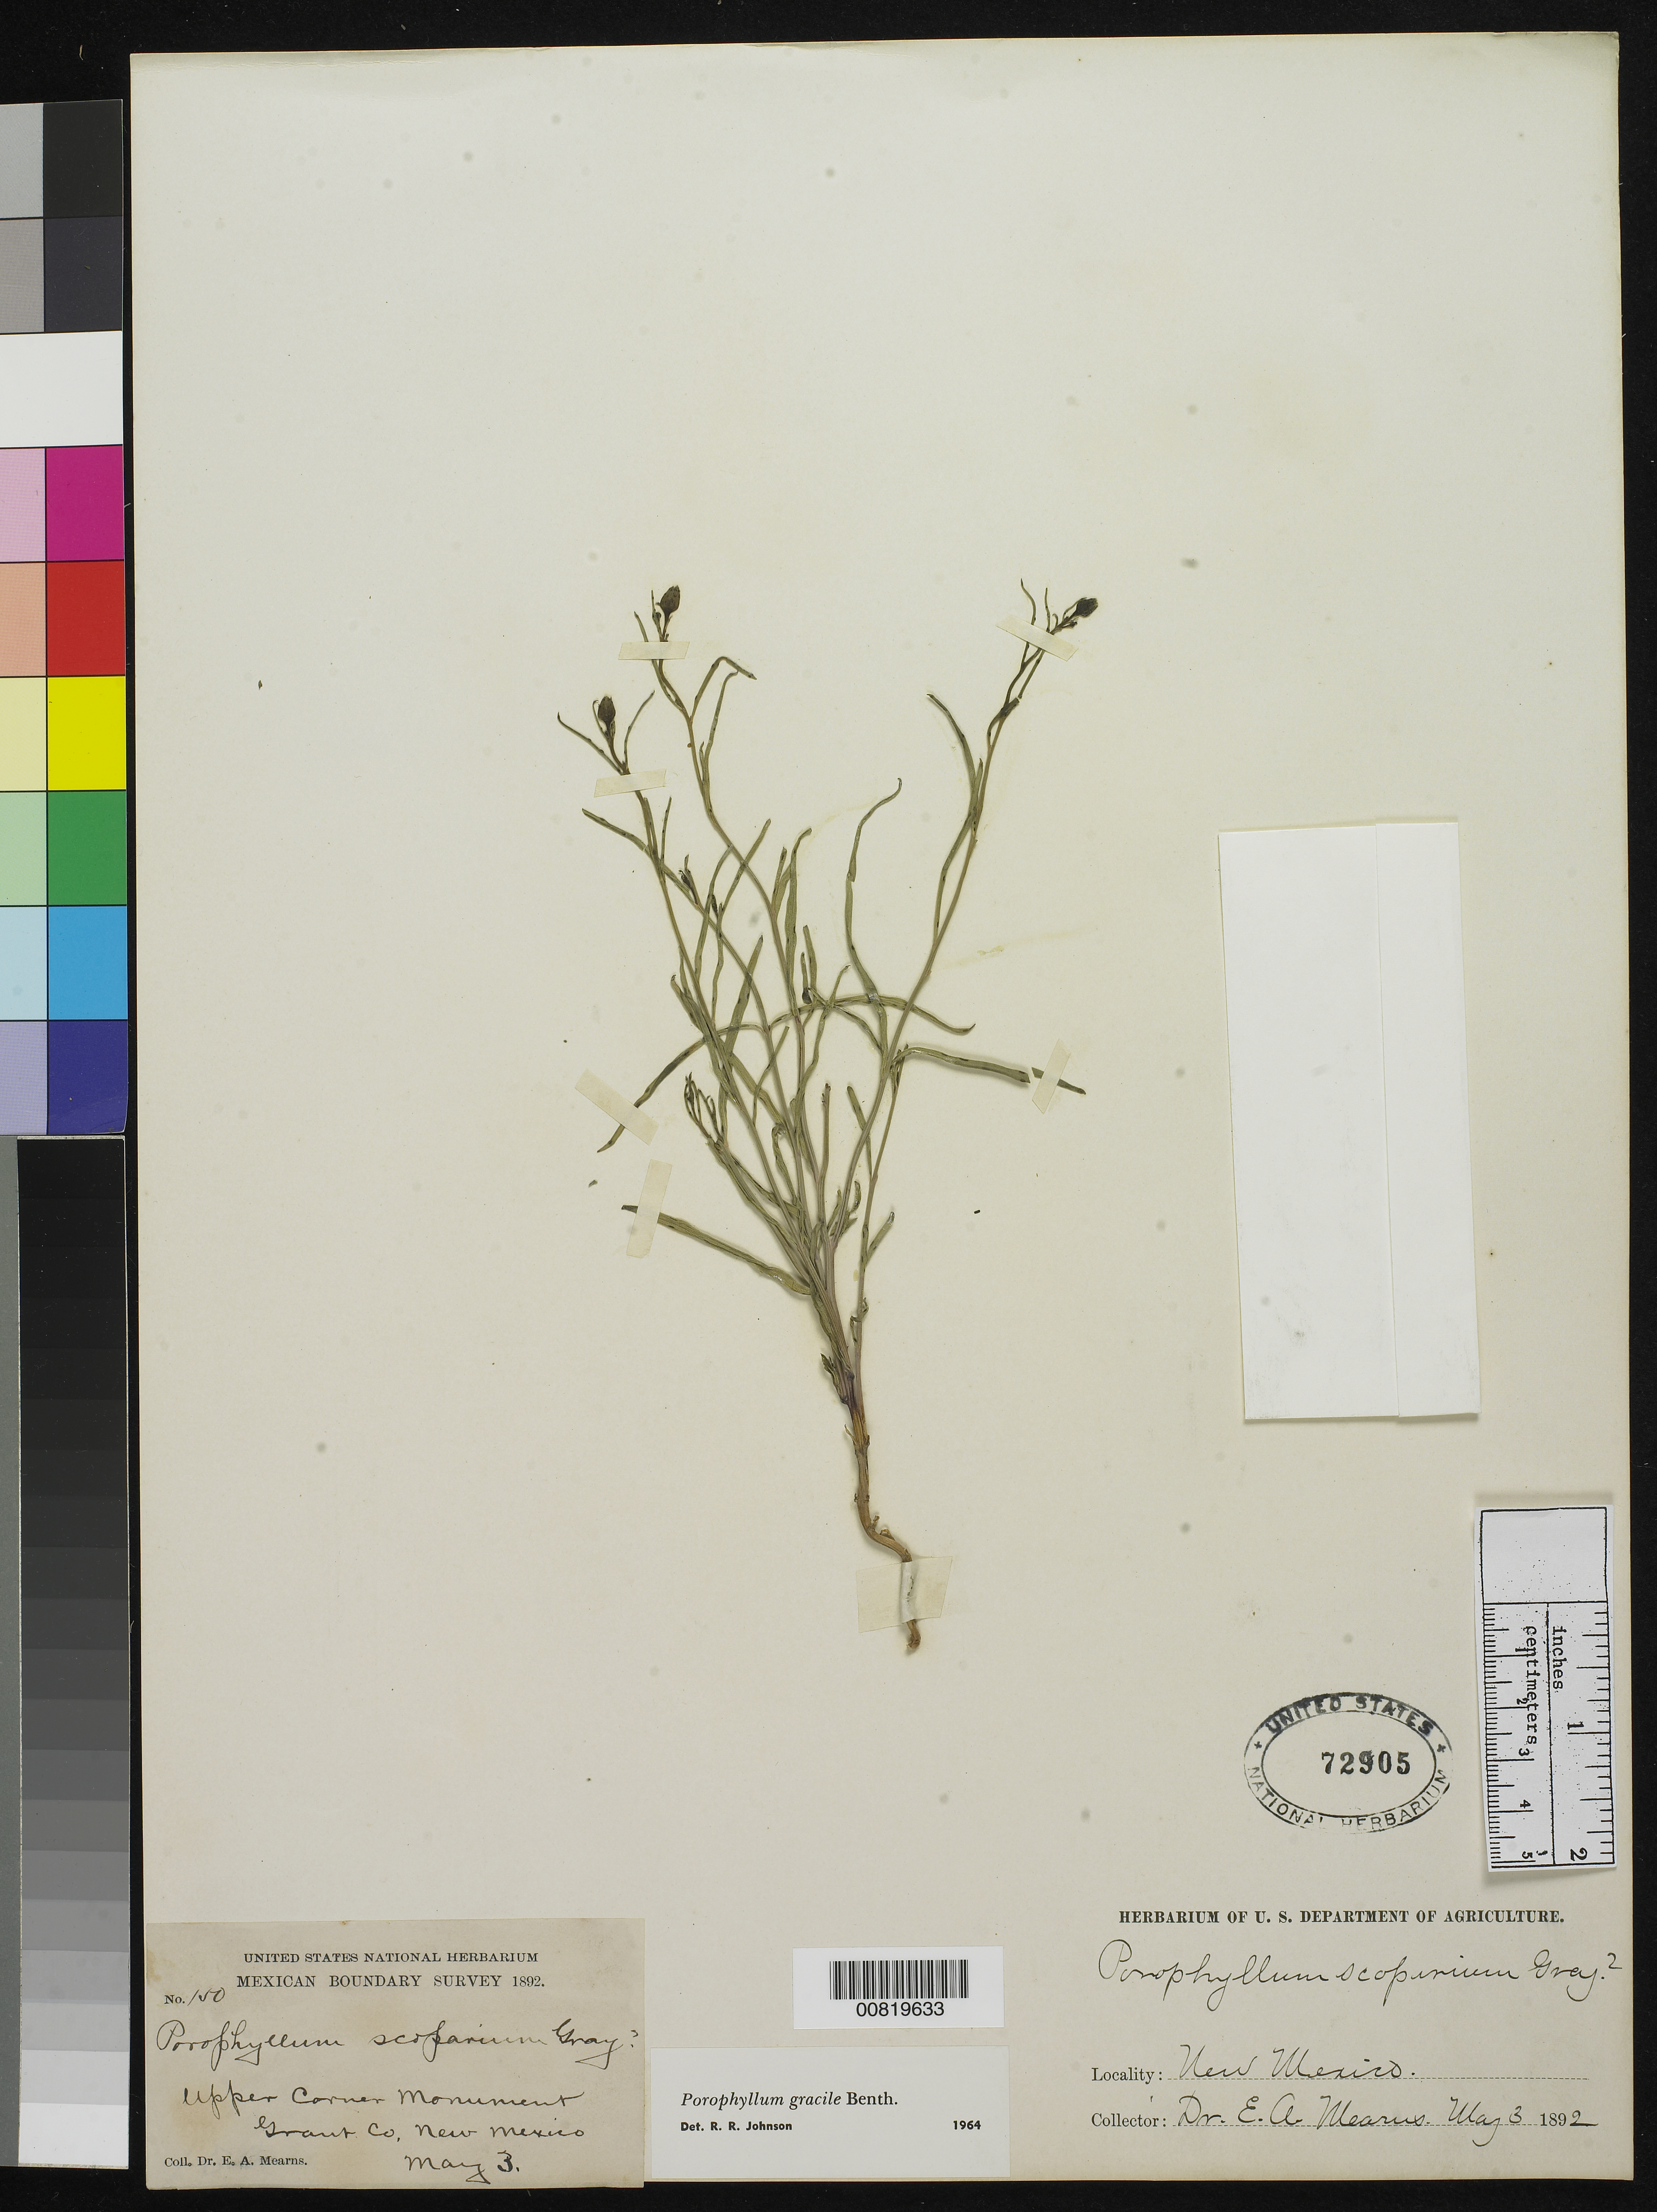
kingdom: Plantae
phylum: Tracheophyta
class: Magnoliopsida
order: Asterales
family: Asteraceae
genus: Porophyllum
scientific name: Porophyllum gracile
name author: Benth.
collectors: E. A. Mearns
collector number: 150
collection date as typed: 03 May 1892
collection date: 1892-05-03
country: United States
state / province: New Mexico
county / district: Grant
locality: Upper corner monument. Grant County, New Mexico.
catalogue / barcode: US 72905